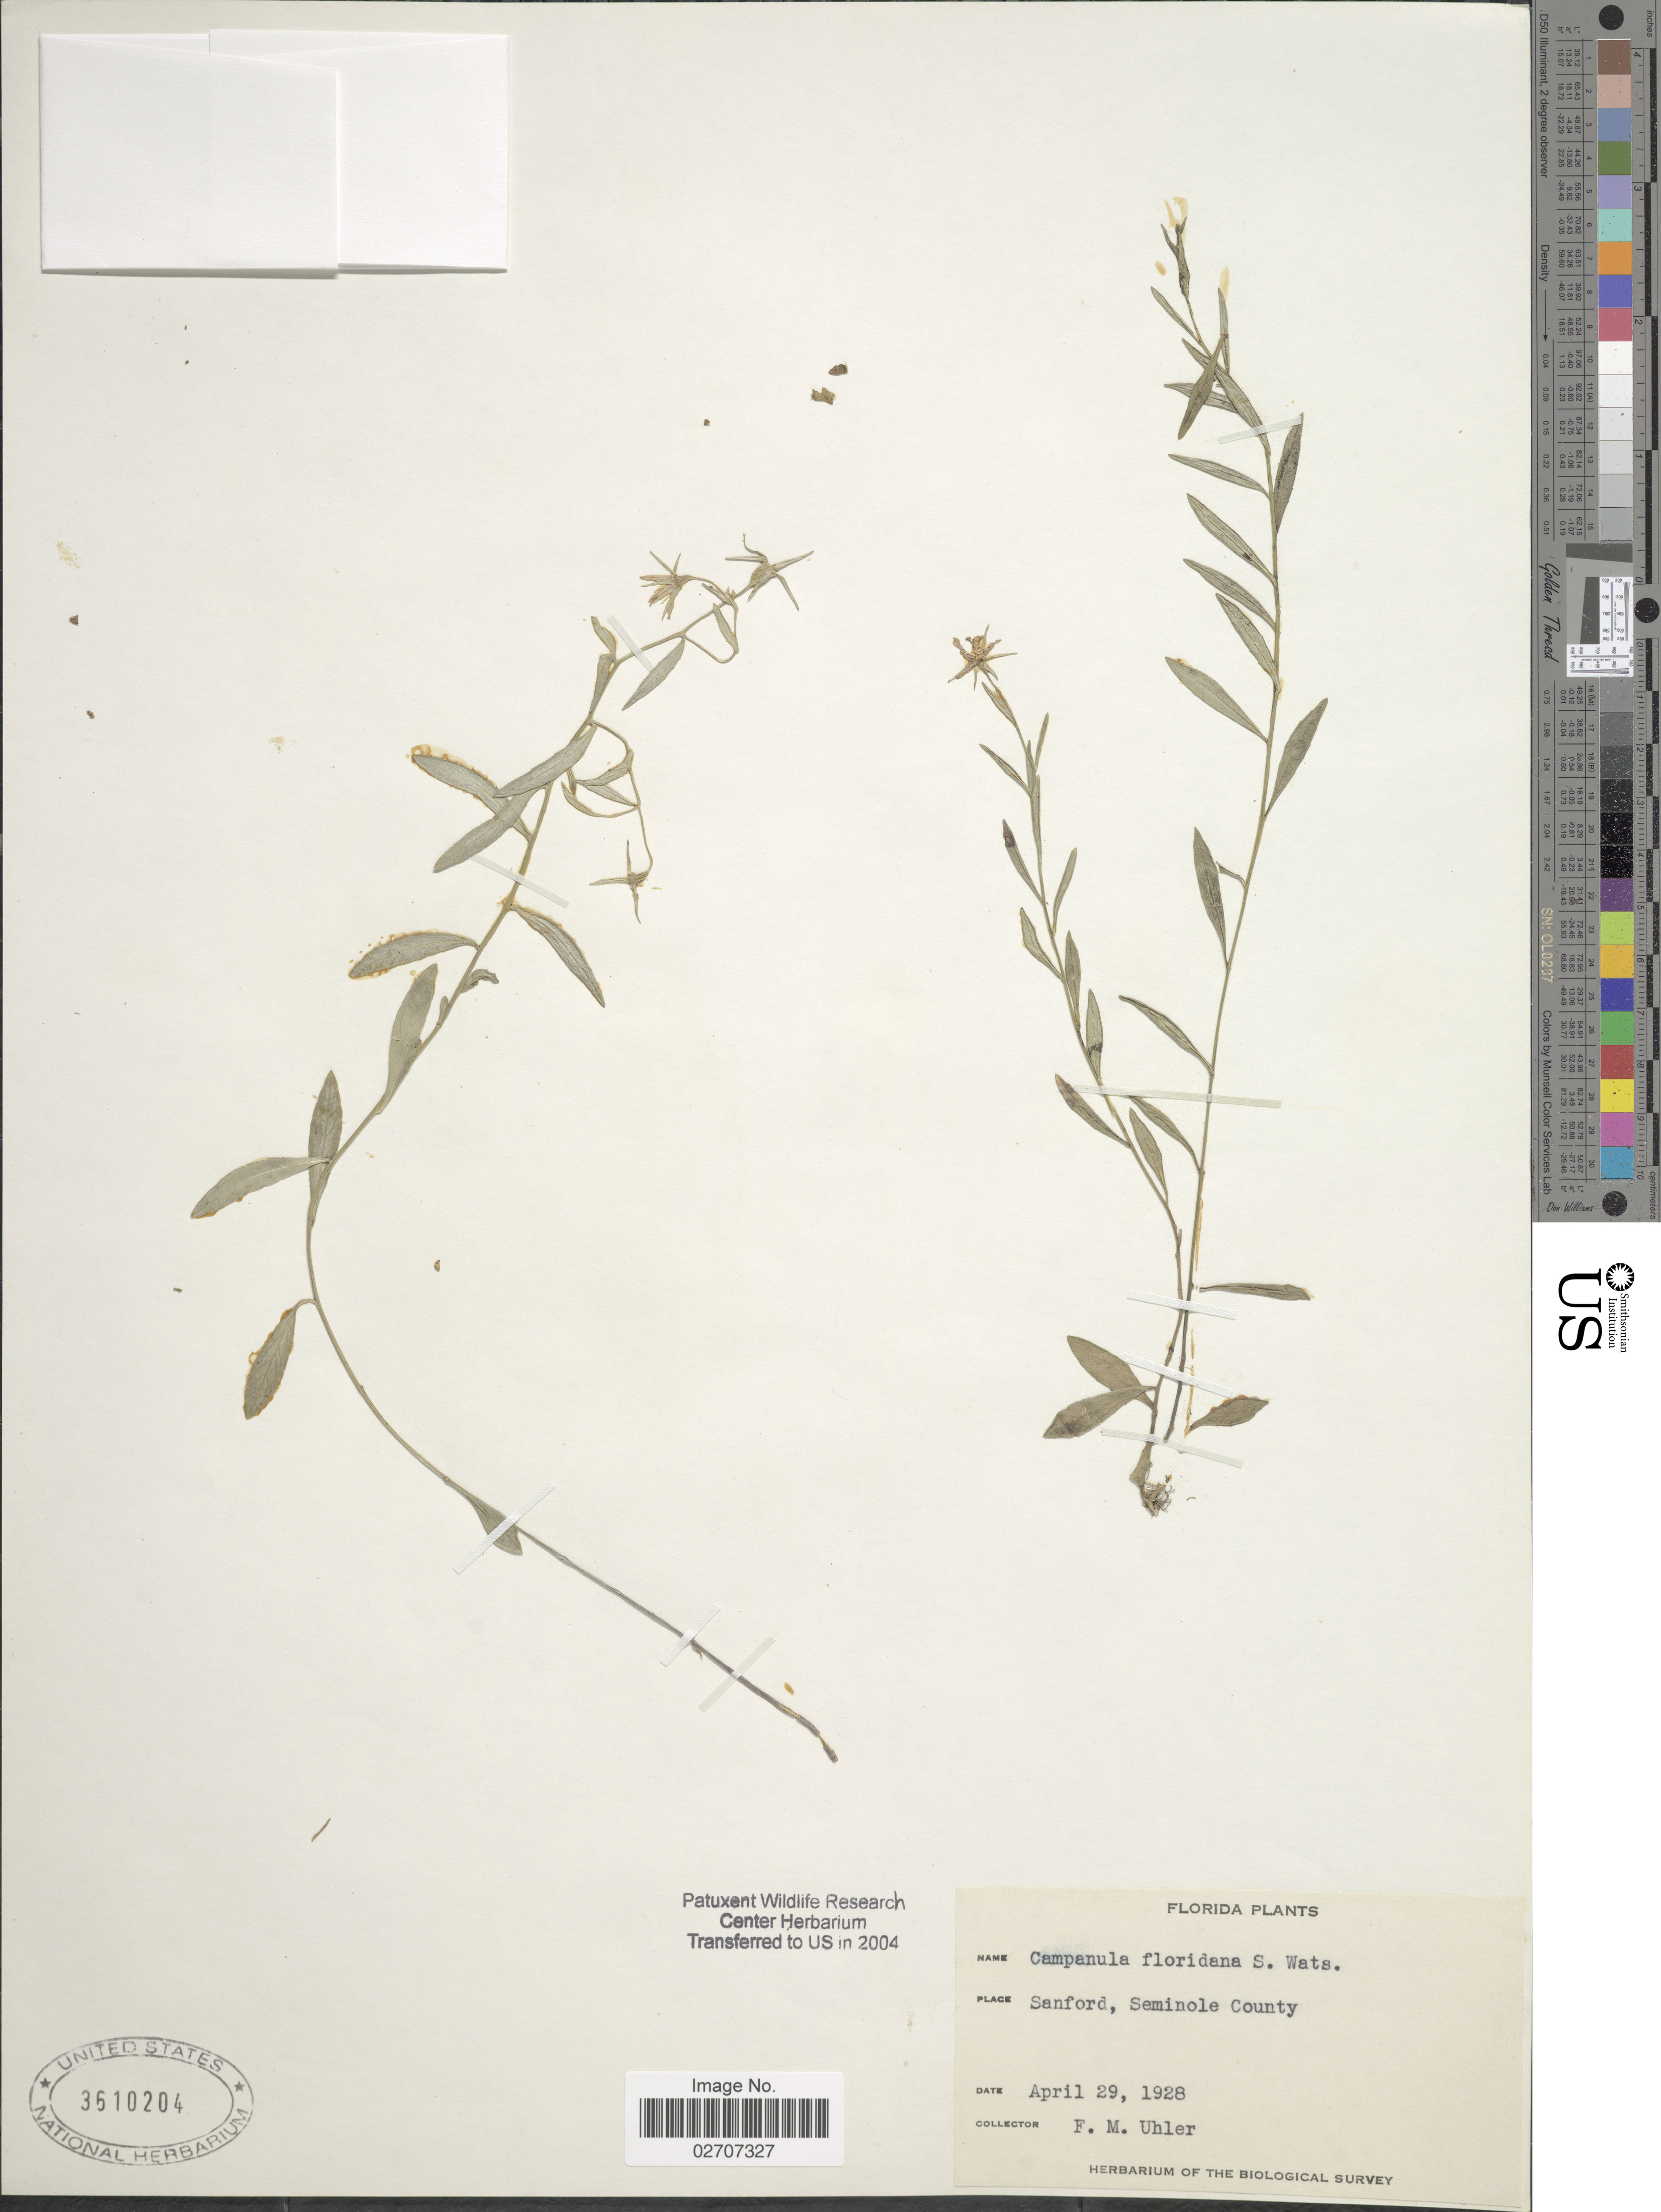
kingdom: Plantae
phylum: Tracheophyta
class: Magnoliopsida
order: Asterales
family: Campanulaceae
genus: Campanula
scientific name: Campanula floridana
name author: S. Watson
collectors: F. M. Uhler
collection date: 1928-04-29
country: United States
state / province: Florida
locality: Sanford, Seminole County.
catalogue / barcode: US 3610204